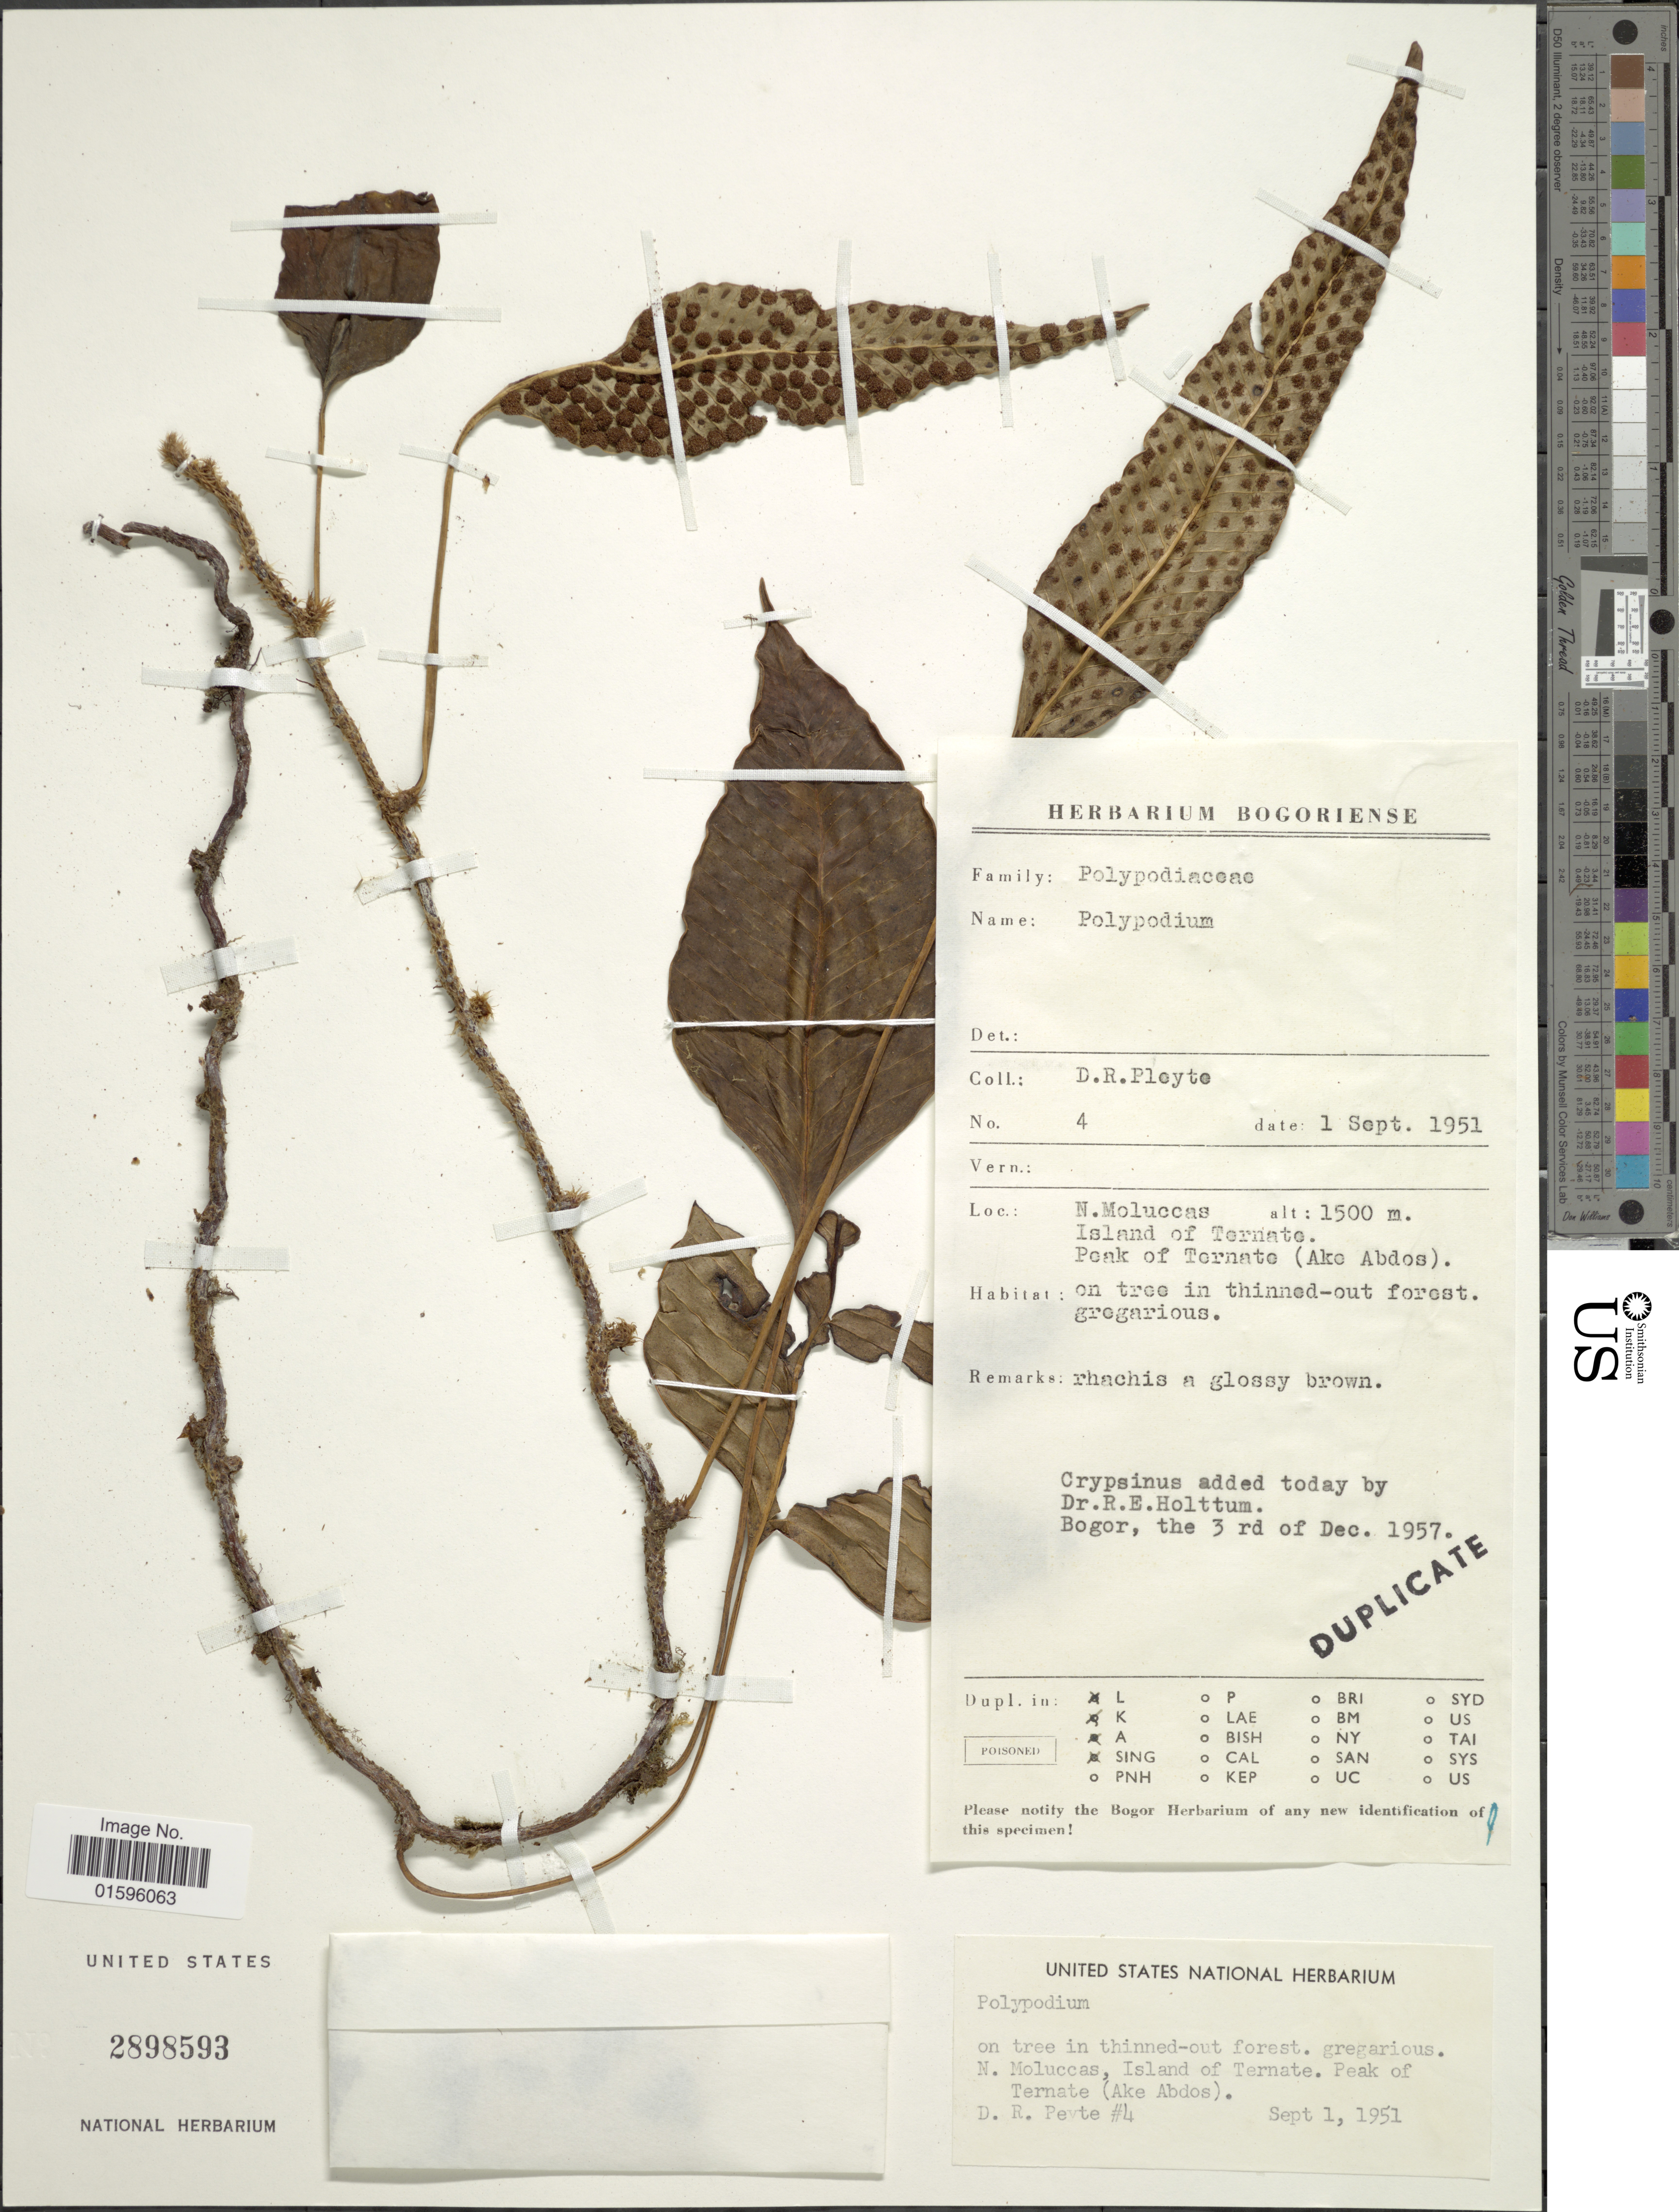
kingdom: Plantae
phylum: Tracheophyta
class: Polypodiopsida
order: Polypodiales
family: Polypodiaceae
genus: Polypodium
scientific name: Polypodium sp.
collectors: D. Pleyte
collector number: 4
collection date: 1951-09-01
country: Indonesia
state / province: Maluku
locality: N. Moluccas, Island of Ternate, Peak of Ternate (Ake Abdos)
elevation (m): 1500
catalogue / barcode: US 2898593